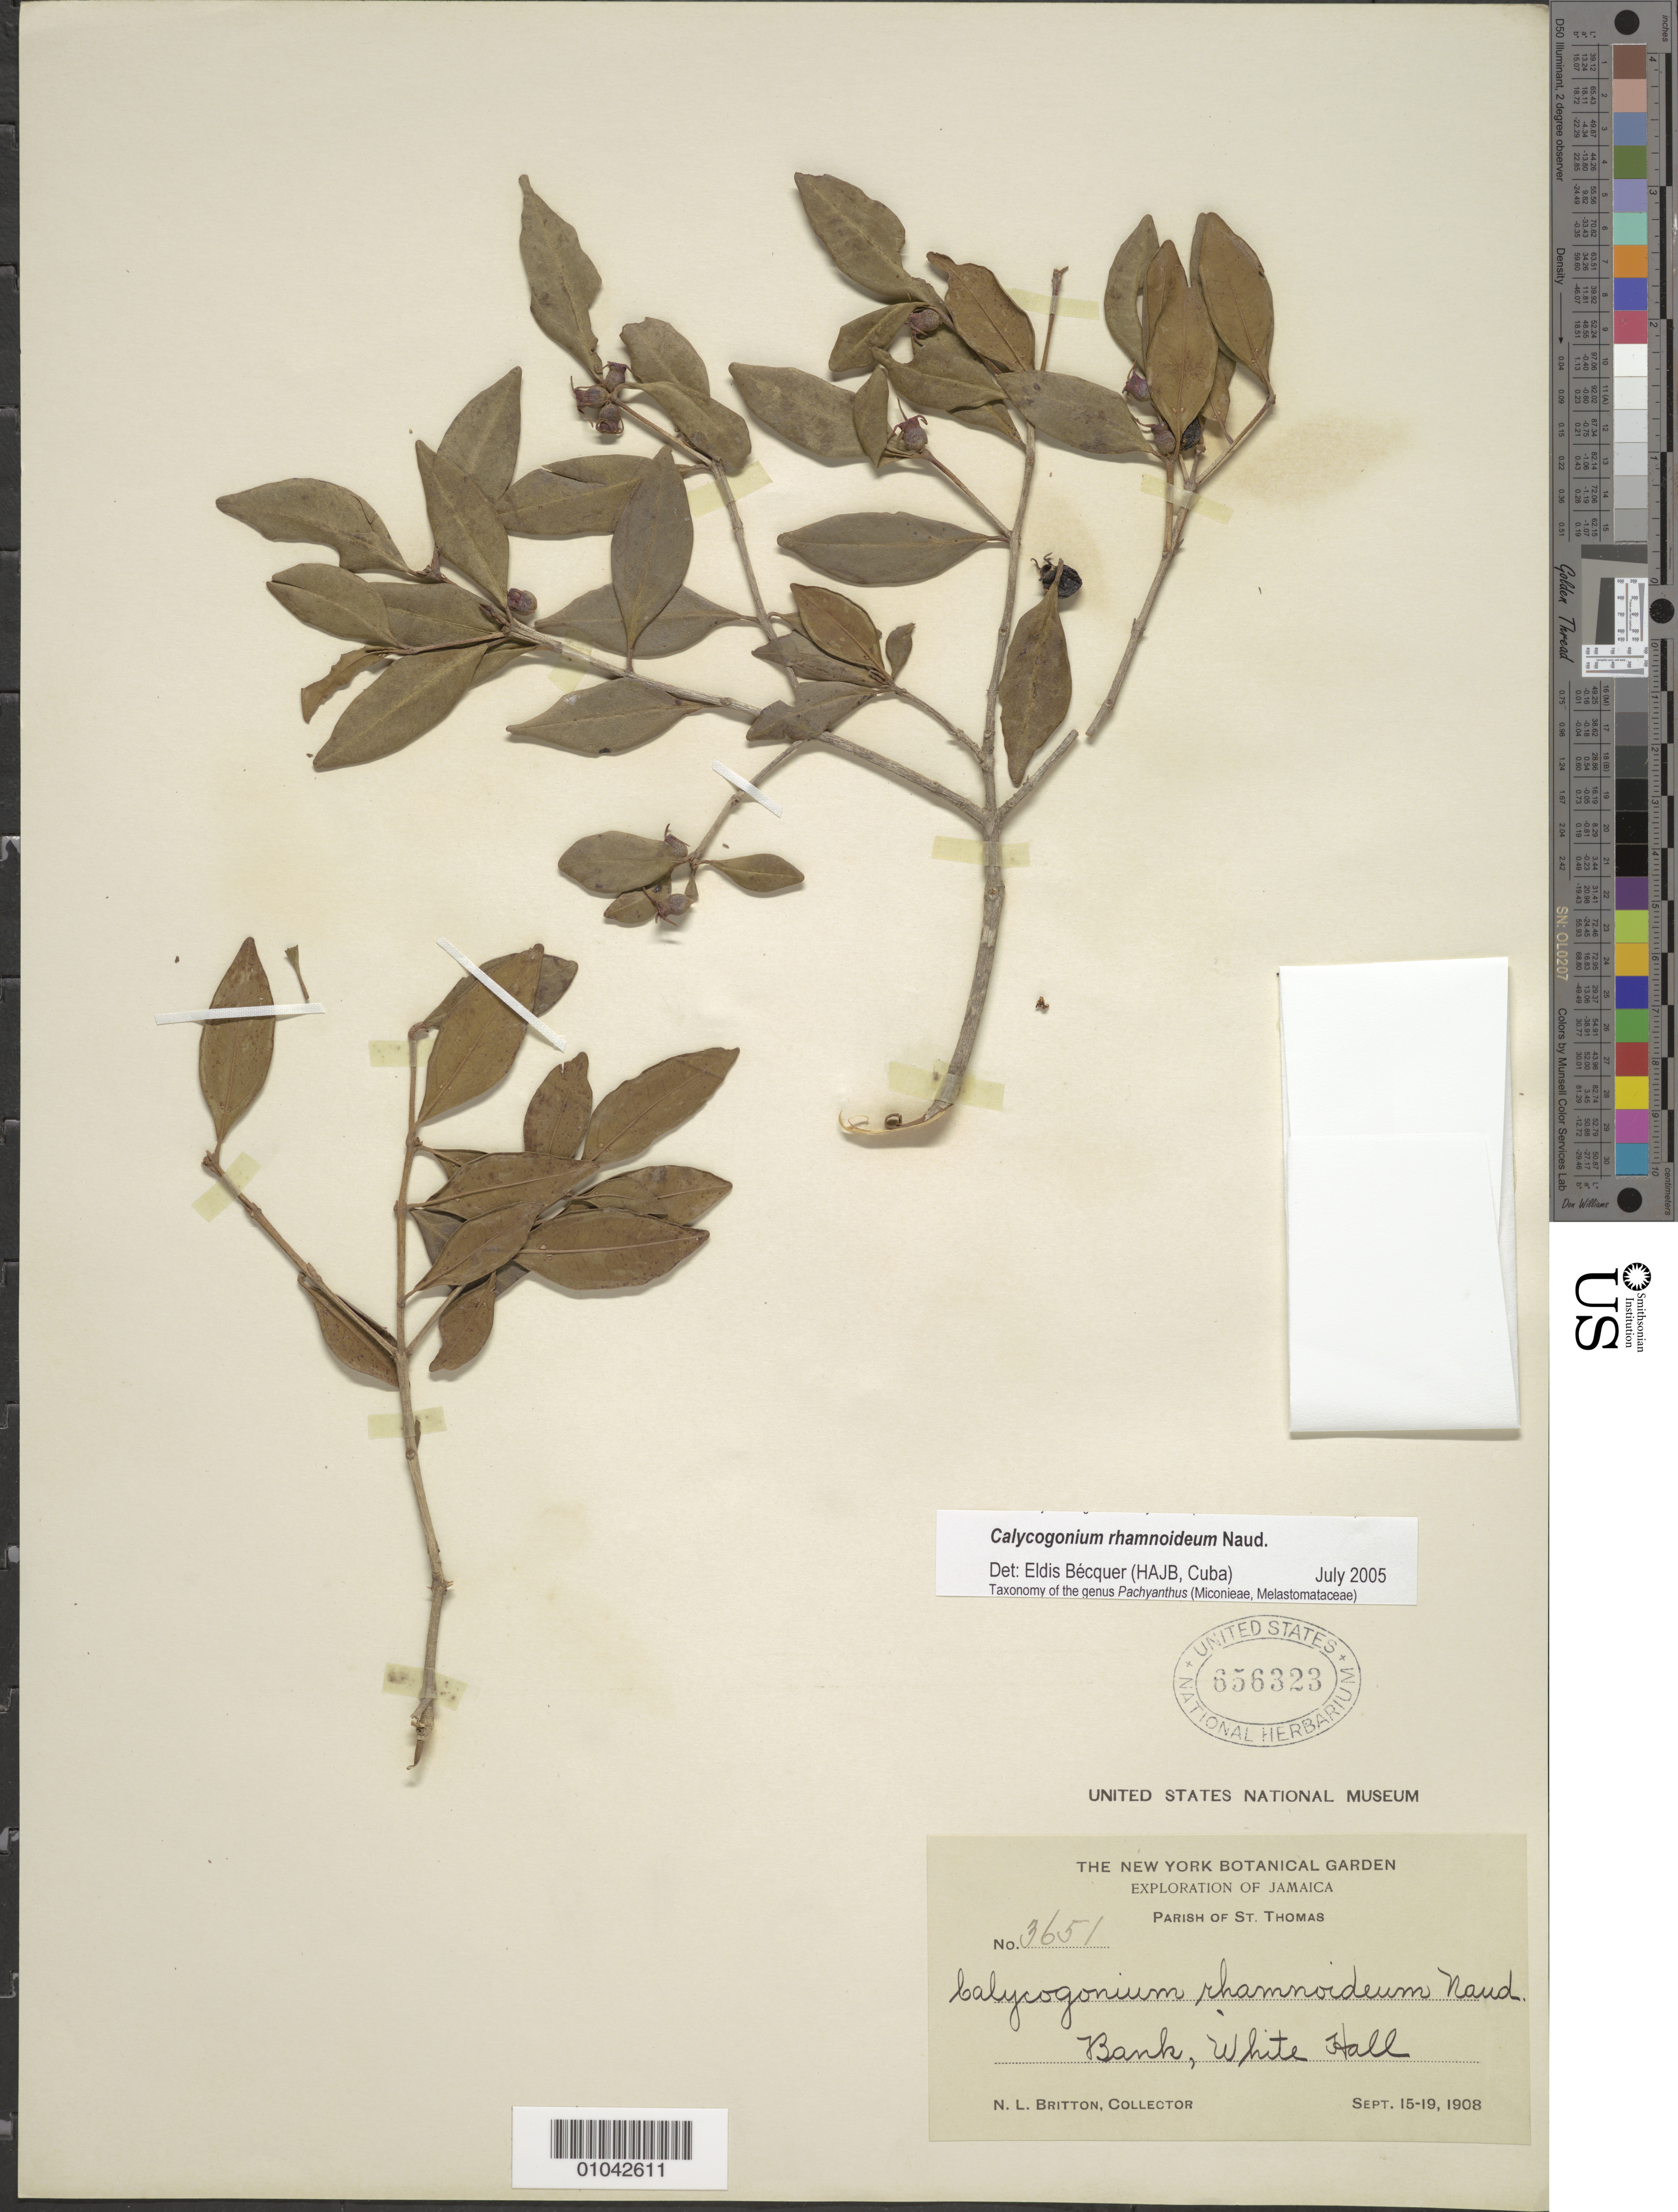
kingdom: Plantae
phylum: Tracheophyta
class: Magnoliopsida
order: Myrtales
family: Melastomataceae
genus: Calycogonium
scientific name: Calycogonium rhamnoideum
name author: Naudin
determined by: Bécquer Granados, E. R., (HAJB)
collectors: N. Britton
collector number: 3651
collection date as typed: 15 Sep 1908 to 19 Sep 1908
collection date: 1908-09-15/1908-09-19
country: Jamaica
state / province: Saint Thomas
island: Jamaica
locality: White Hall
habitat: Bank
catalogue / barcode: US 656323